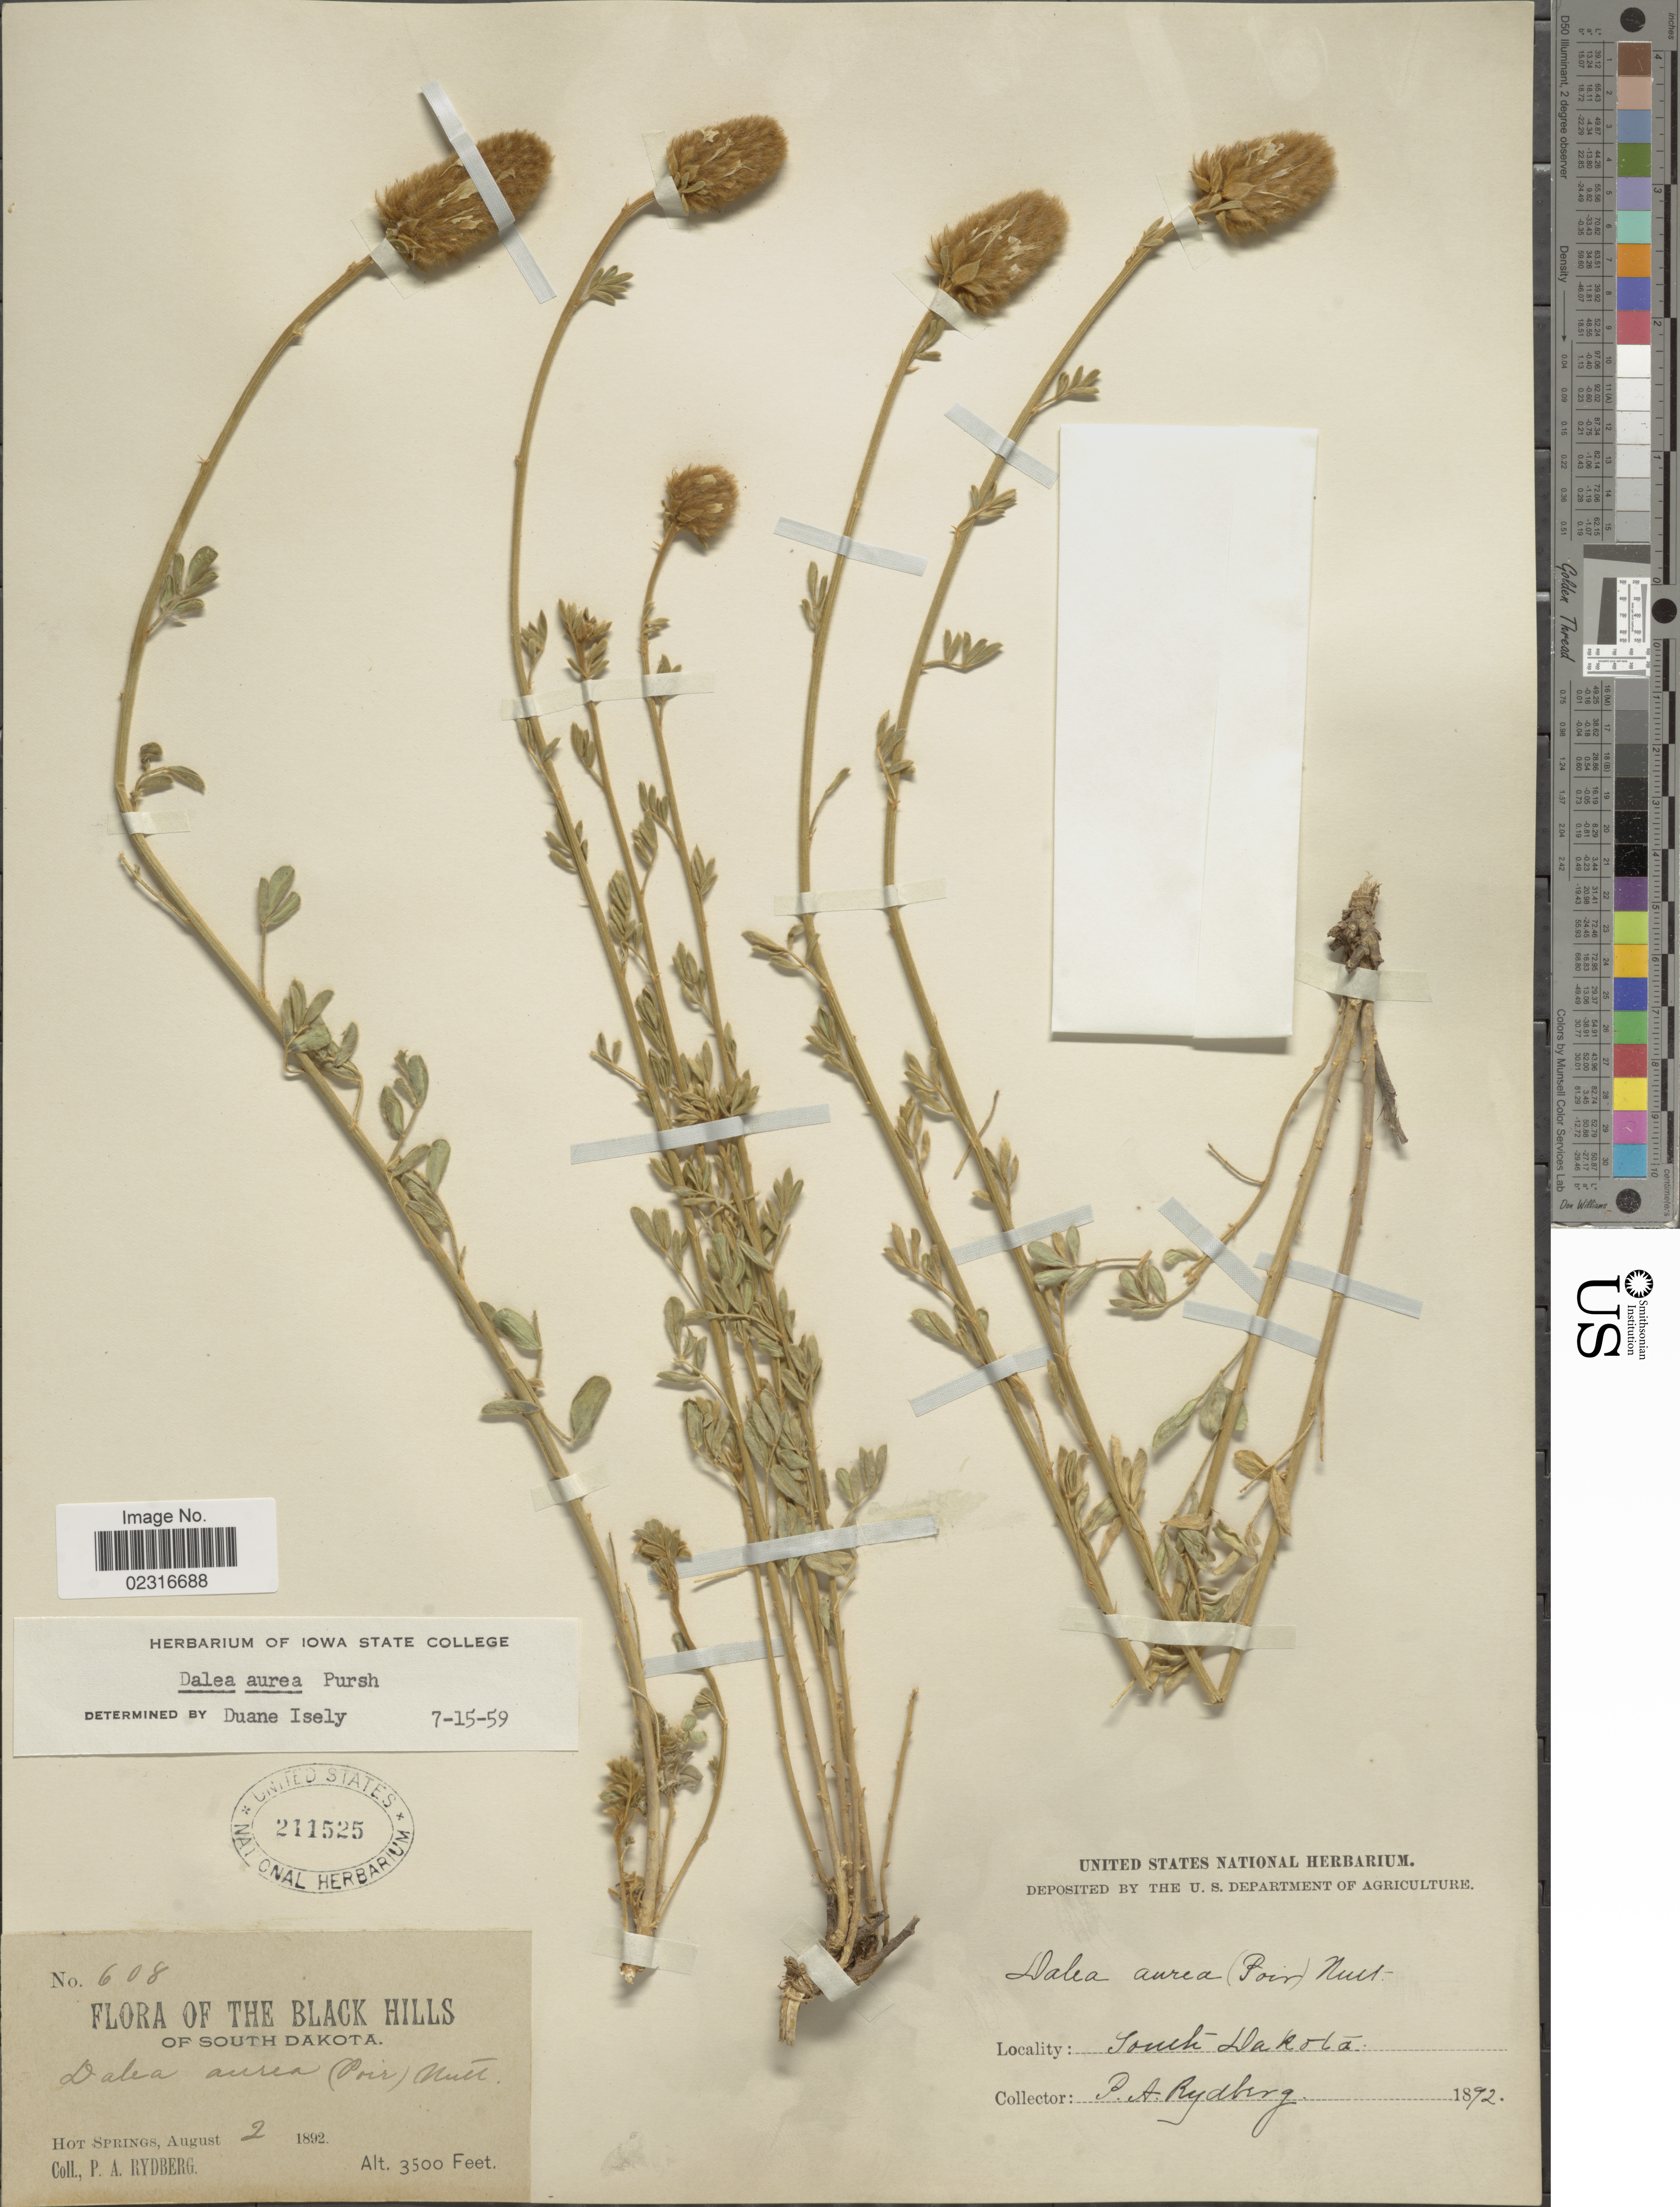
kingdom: Plantae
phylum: Tracheophyta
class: Magnoliopsida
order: Fabales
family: Fabaceae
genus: Dalea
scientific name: Dalea aurea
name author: Nutt. ex Pursh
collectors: P. A. Rydberg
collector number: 608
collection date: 1892-08-02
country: United States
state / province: South Dakota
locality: The Black Hills. Hot Springs.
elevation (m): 1067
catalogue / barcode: US 211525